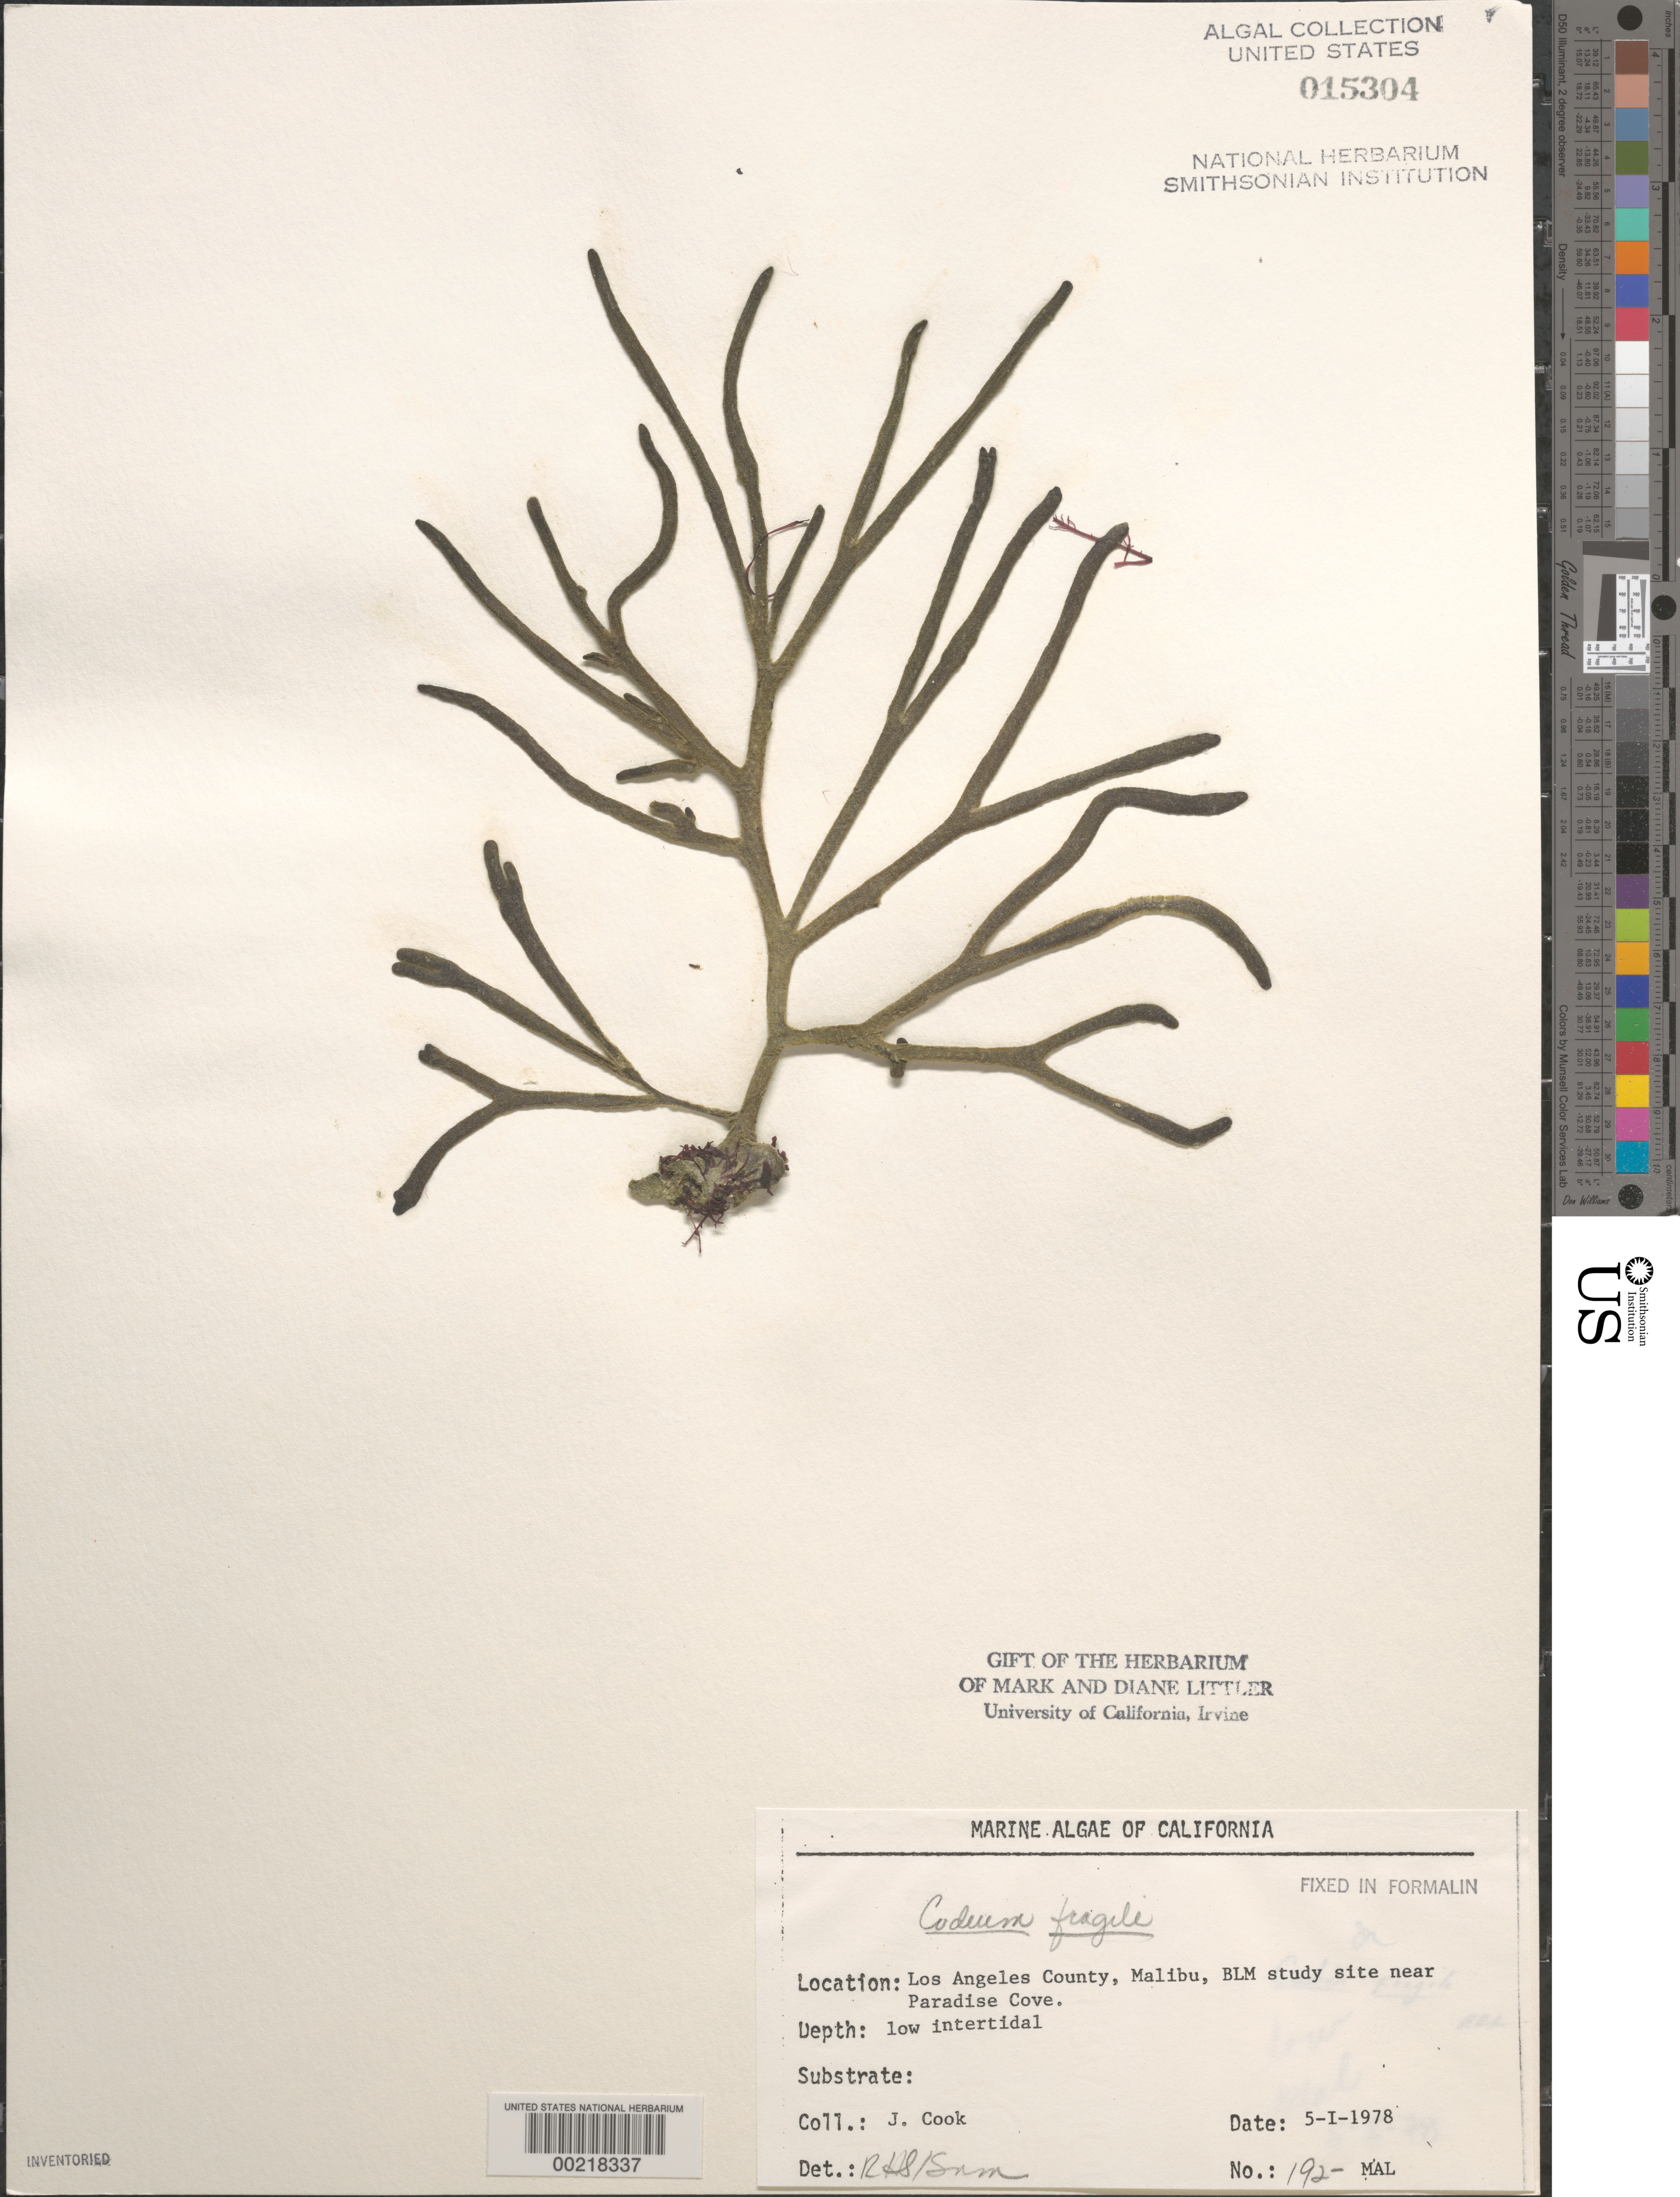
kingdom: Plantae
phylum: Chlorophyta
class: Ulvophyceae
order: Bryopsidales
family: Codiaceae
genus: Codium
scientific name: Codium fragile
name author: (Suringar) P. Hariot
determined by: Sims, Robert H.; Murray, S. N.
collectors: J. Cook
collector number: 192-mal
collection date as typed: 05 Jan 1978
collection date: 1978-01-05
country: United States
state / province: California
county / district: Los Angeles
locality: Malibu, near Paradise Cove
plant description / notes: BLM-SOCALBIGHT Rocky Intertidal Survey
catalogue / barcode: US 15304